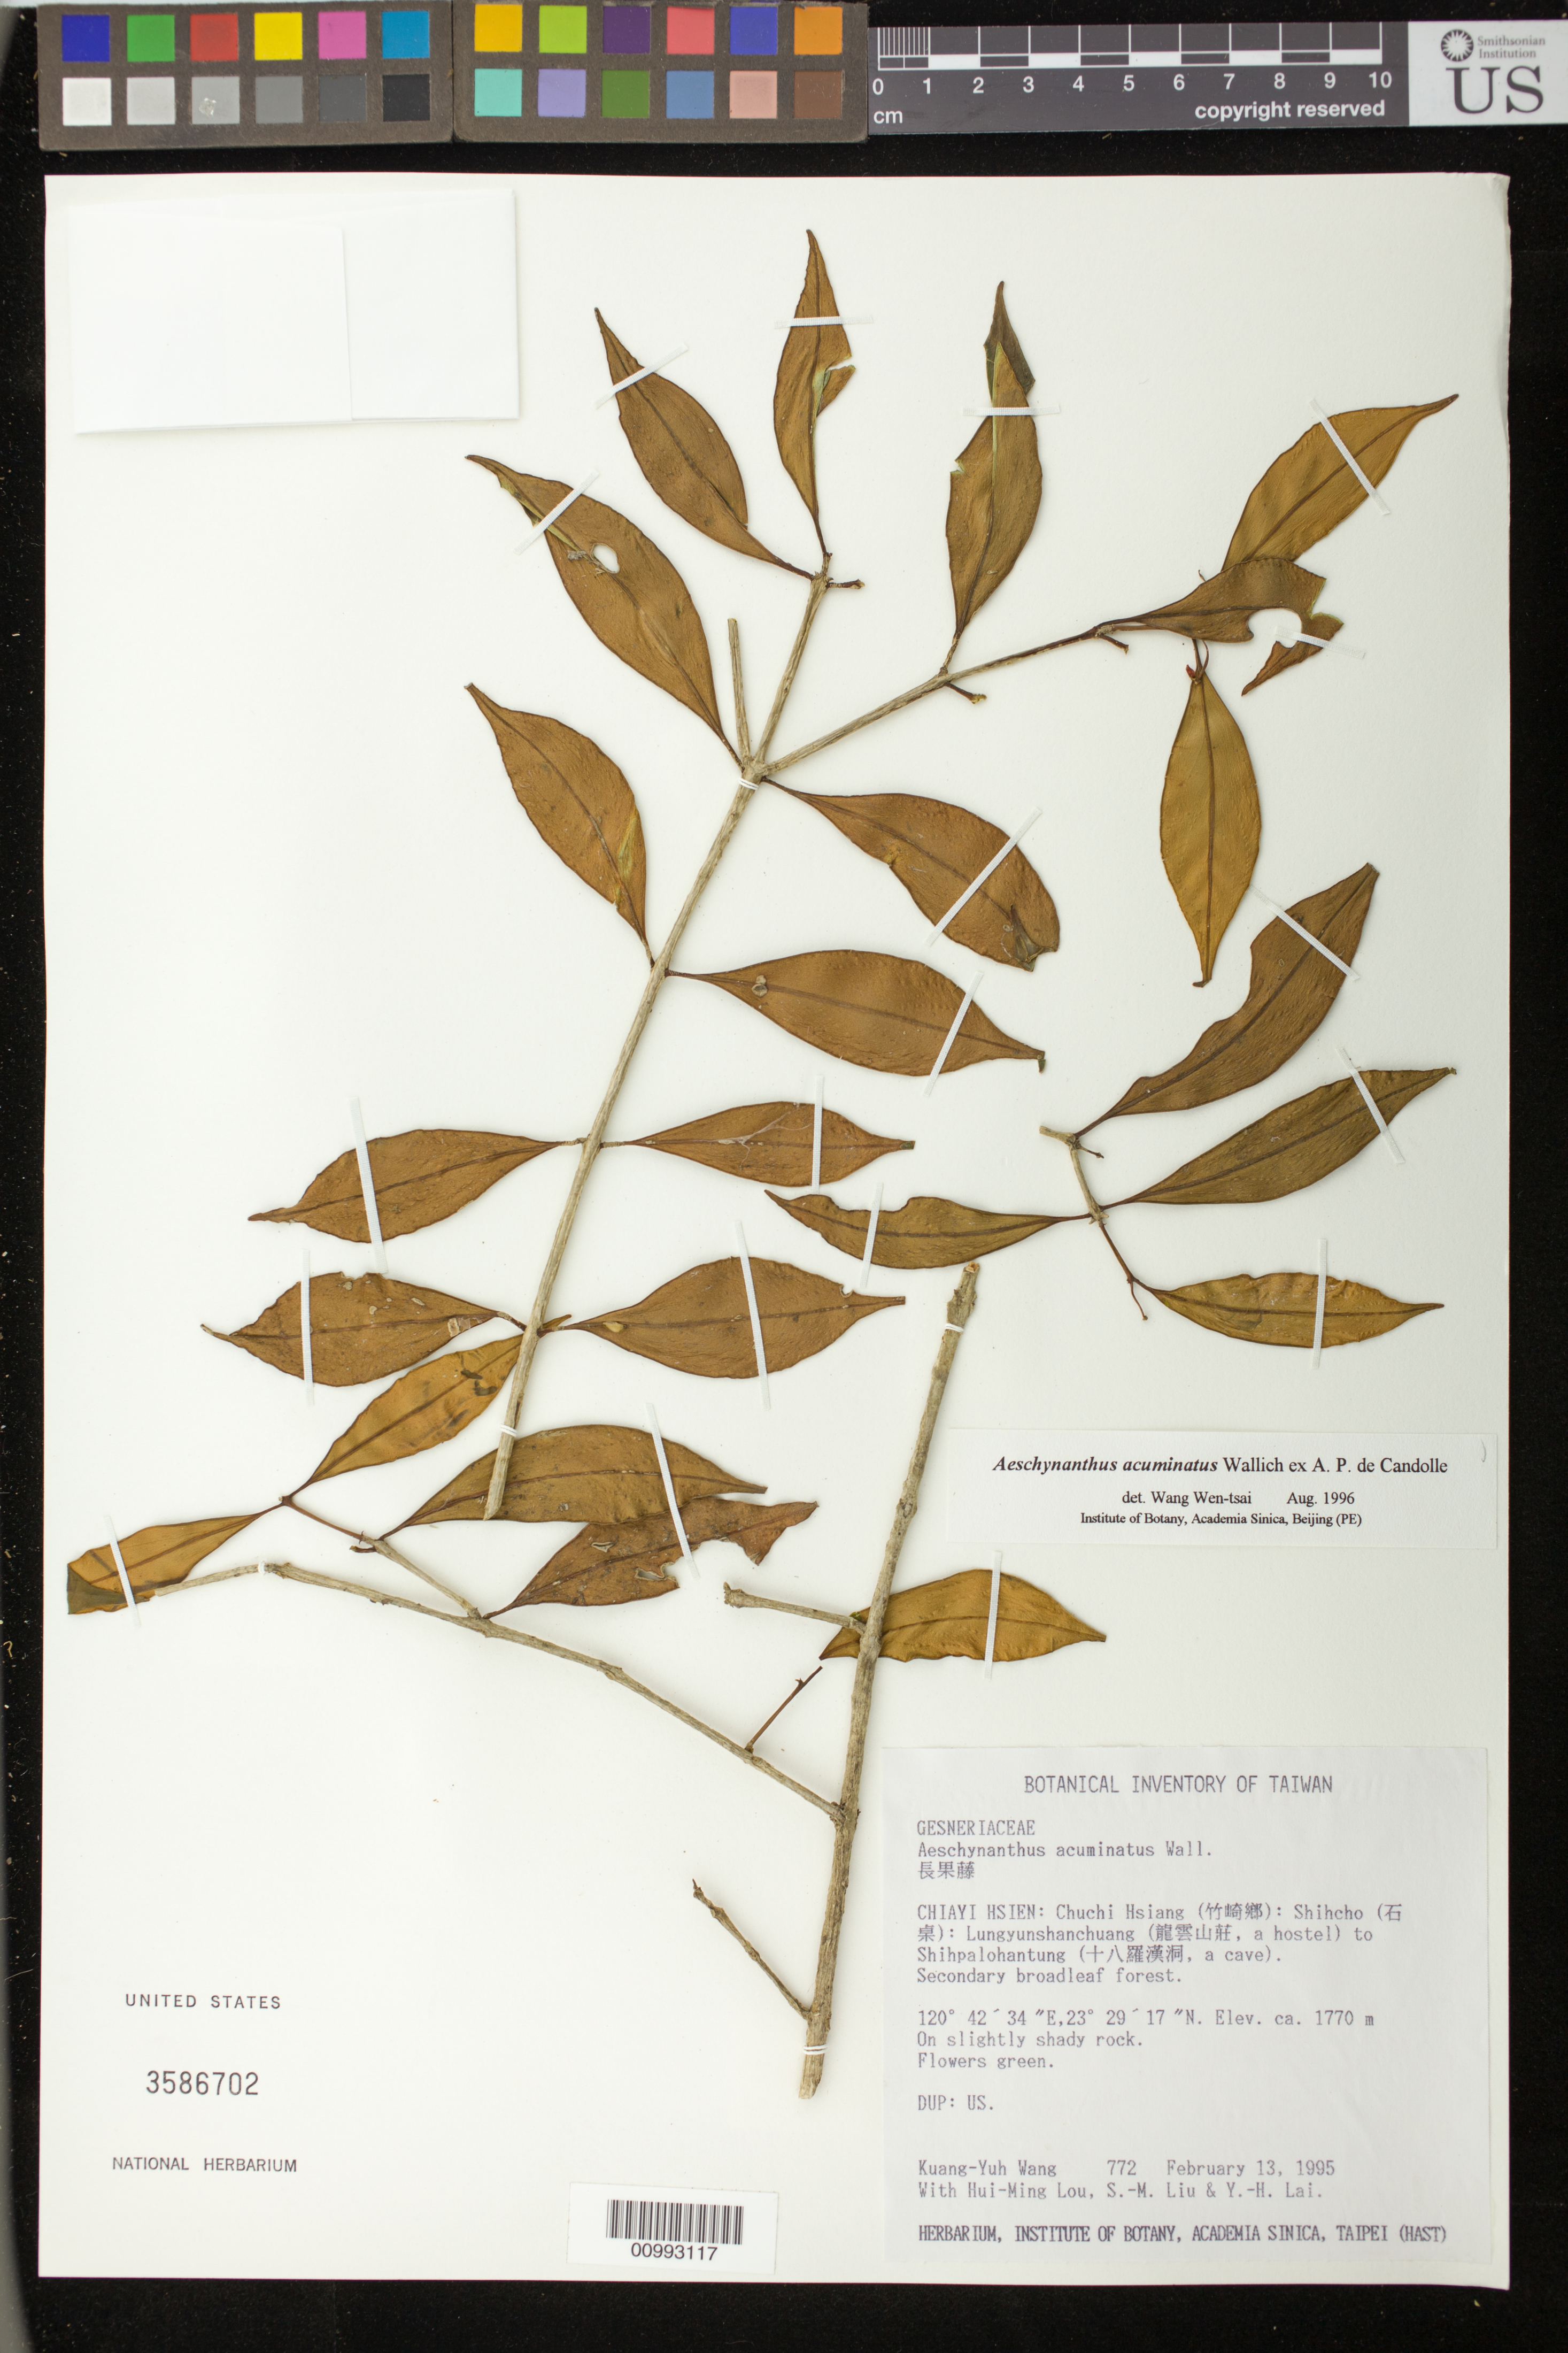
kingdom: Plantae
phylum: Tracheophyta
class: Magnoliopsida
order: Lamiales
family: Gesneriaceae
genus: Aeschynanthus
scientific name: Aeschynanthus acuminatus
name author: Wall. ex A. DC.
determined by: Wang, W. T.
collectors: K. Wang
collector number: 772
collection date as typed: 13 Feb 1995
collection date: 1995-02-13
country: Taiwan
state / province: Chiayi City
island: Taiwan [Formosa]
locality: Chiayi Hsien: Chuchi Hsiang, Shihcho, Lungyunshanchuang to Shihpalohantung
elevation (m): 1770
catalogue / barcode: US 3586702